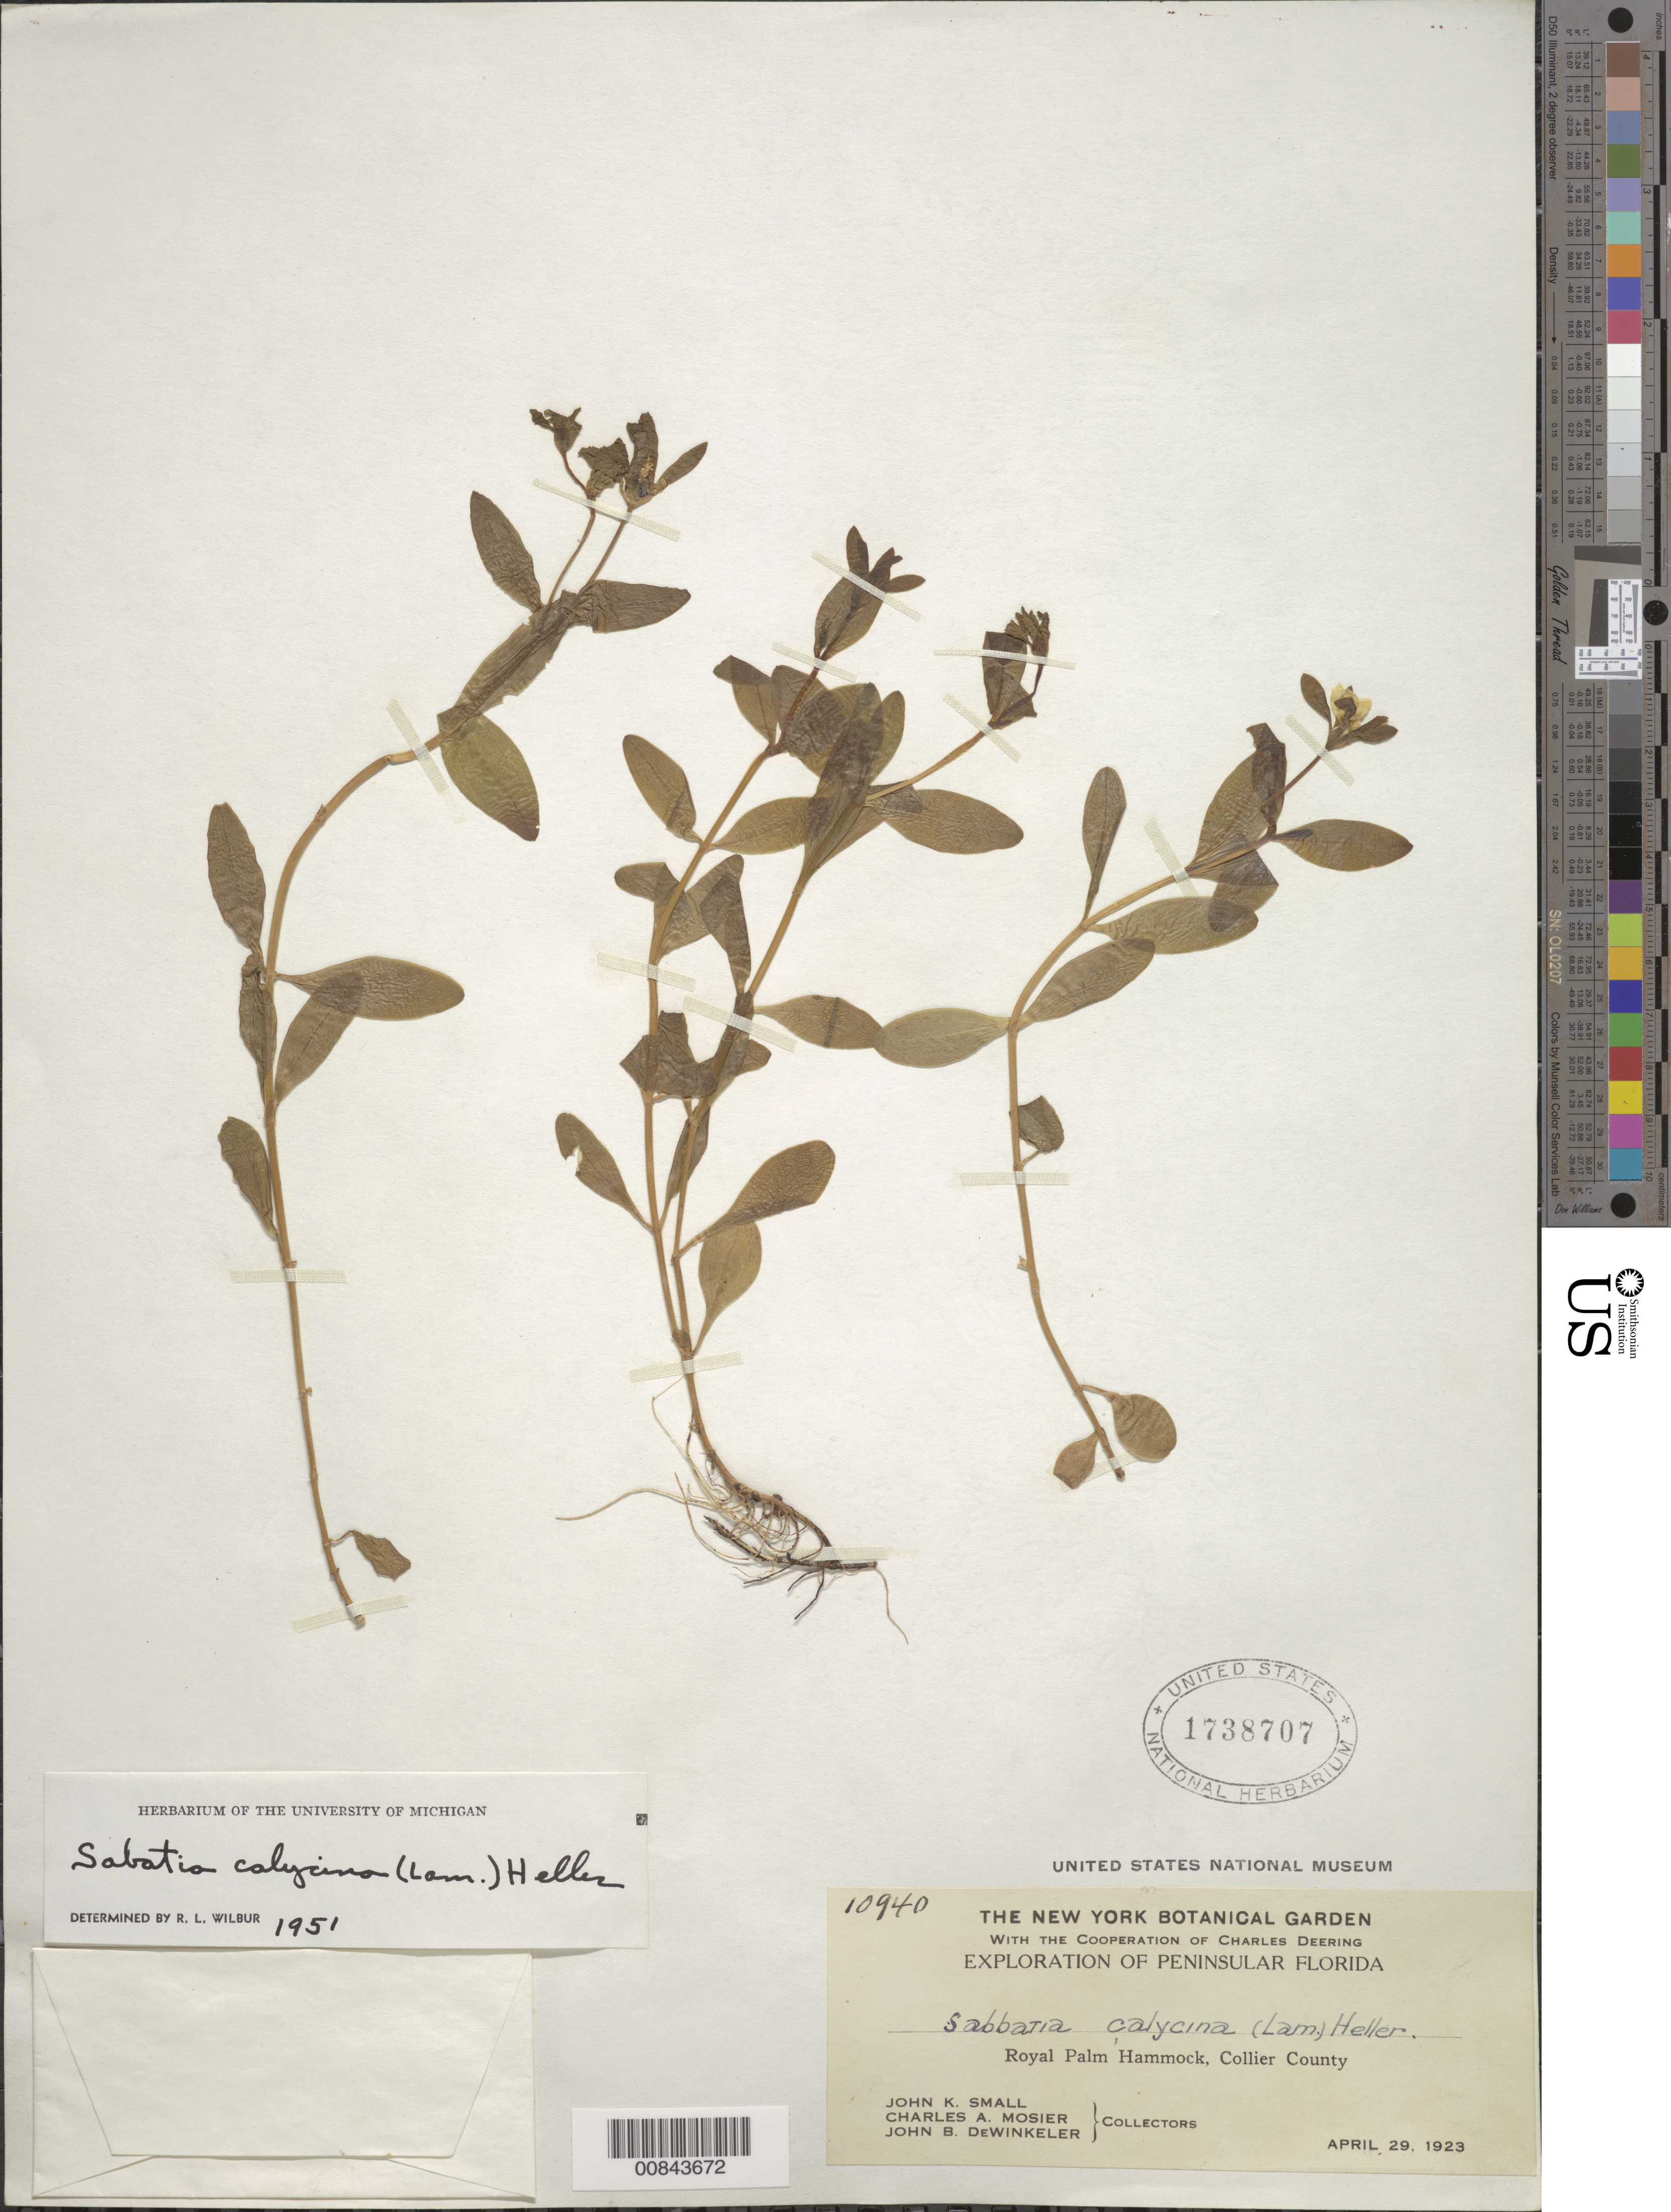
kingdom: Plantae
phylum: Tracheophyta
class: Magnoliopsida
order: Gentianales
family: Gentianaceae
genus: Sabatia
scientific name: Sabatia calycina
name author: (Lam.) A. Heller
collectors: J. K. Small, C. A. Mosier & J. DeWinkeler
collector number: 10940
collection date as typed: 29 Apr 1923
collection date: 1923-04-29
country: United States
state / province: Florida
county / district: Collier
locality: Royal Palm Hammock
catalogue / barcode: US 1738707